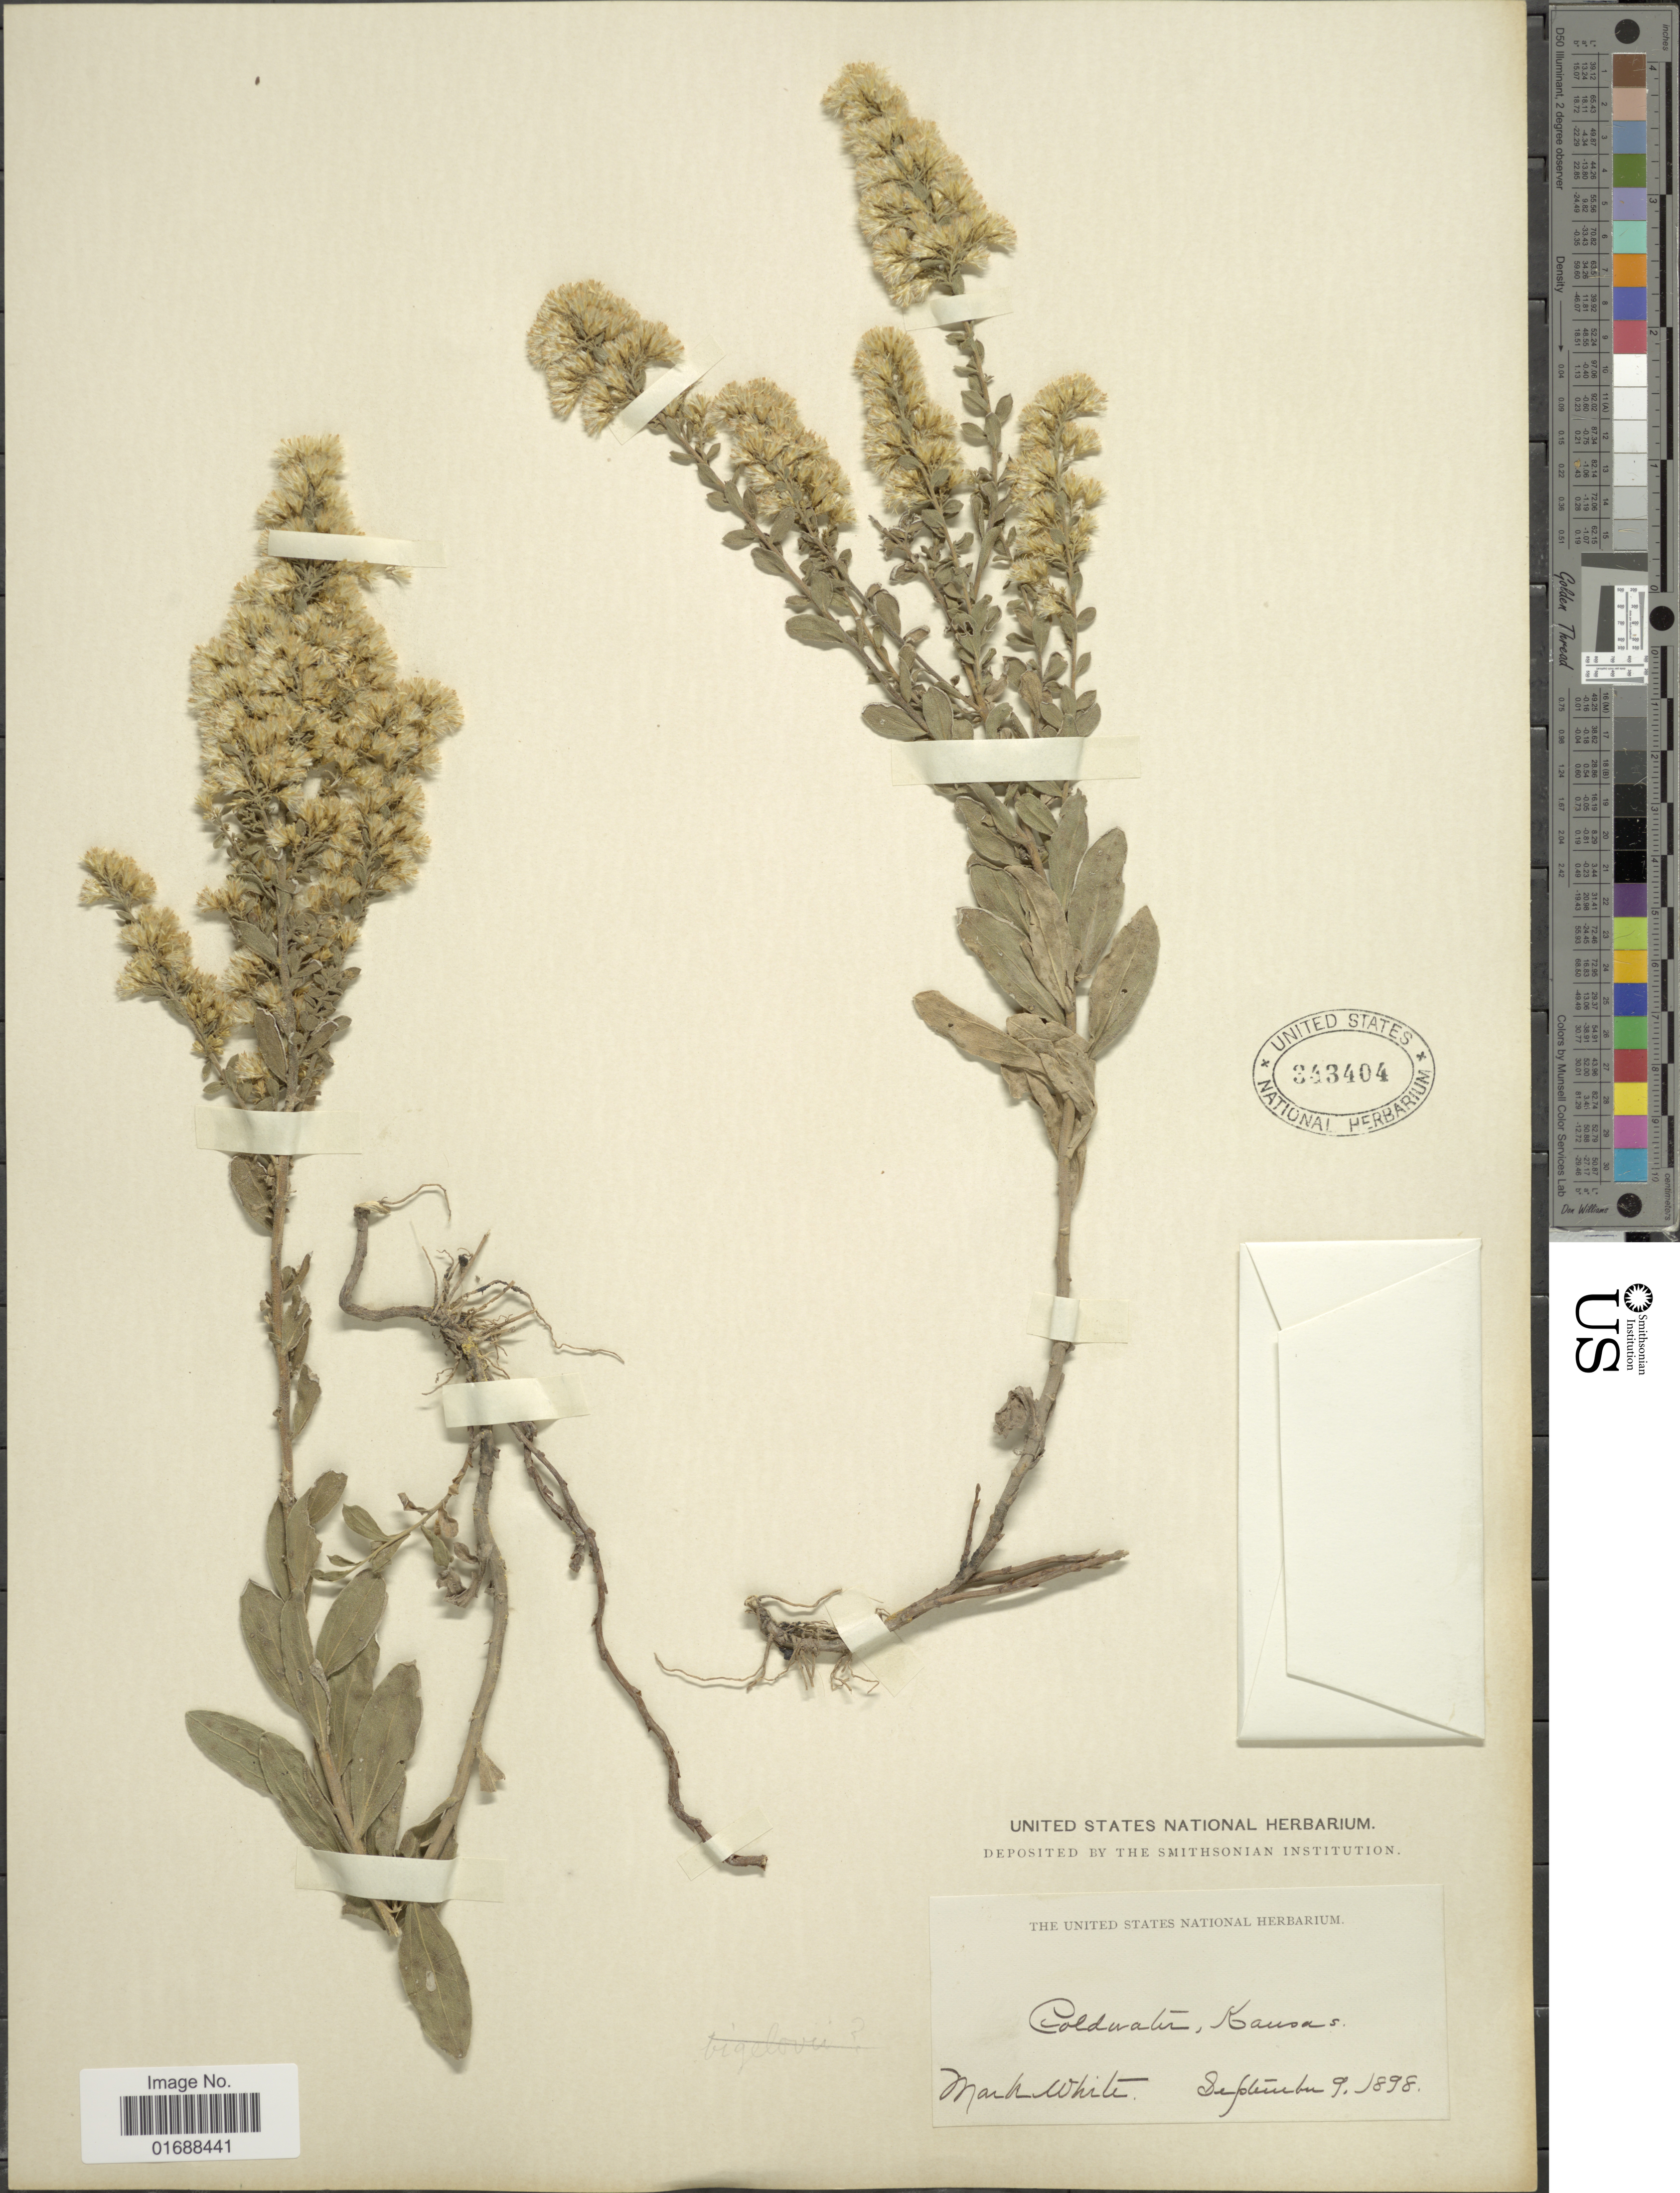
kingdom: Plantae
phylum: Tracheophyta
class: Magnoliopsida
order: Asterales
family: Asteraceae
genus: Solidago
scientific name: Solidago mollis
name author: Bartl.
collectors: M. White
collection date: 1898-09-09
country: United States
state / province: Kansas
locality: Coldwater, Kansas.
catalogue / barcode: US 343404